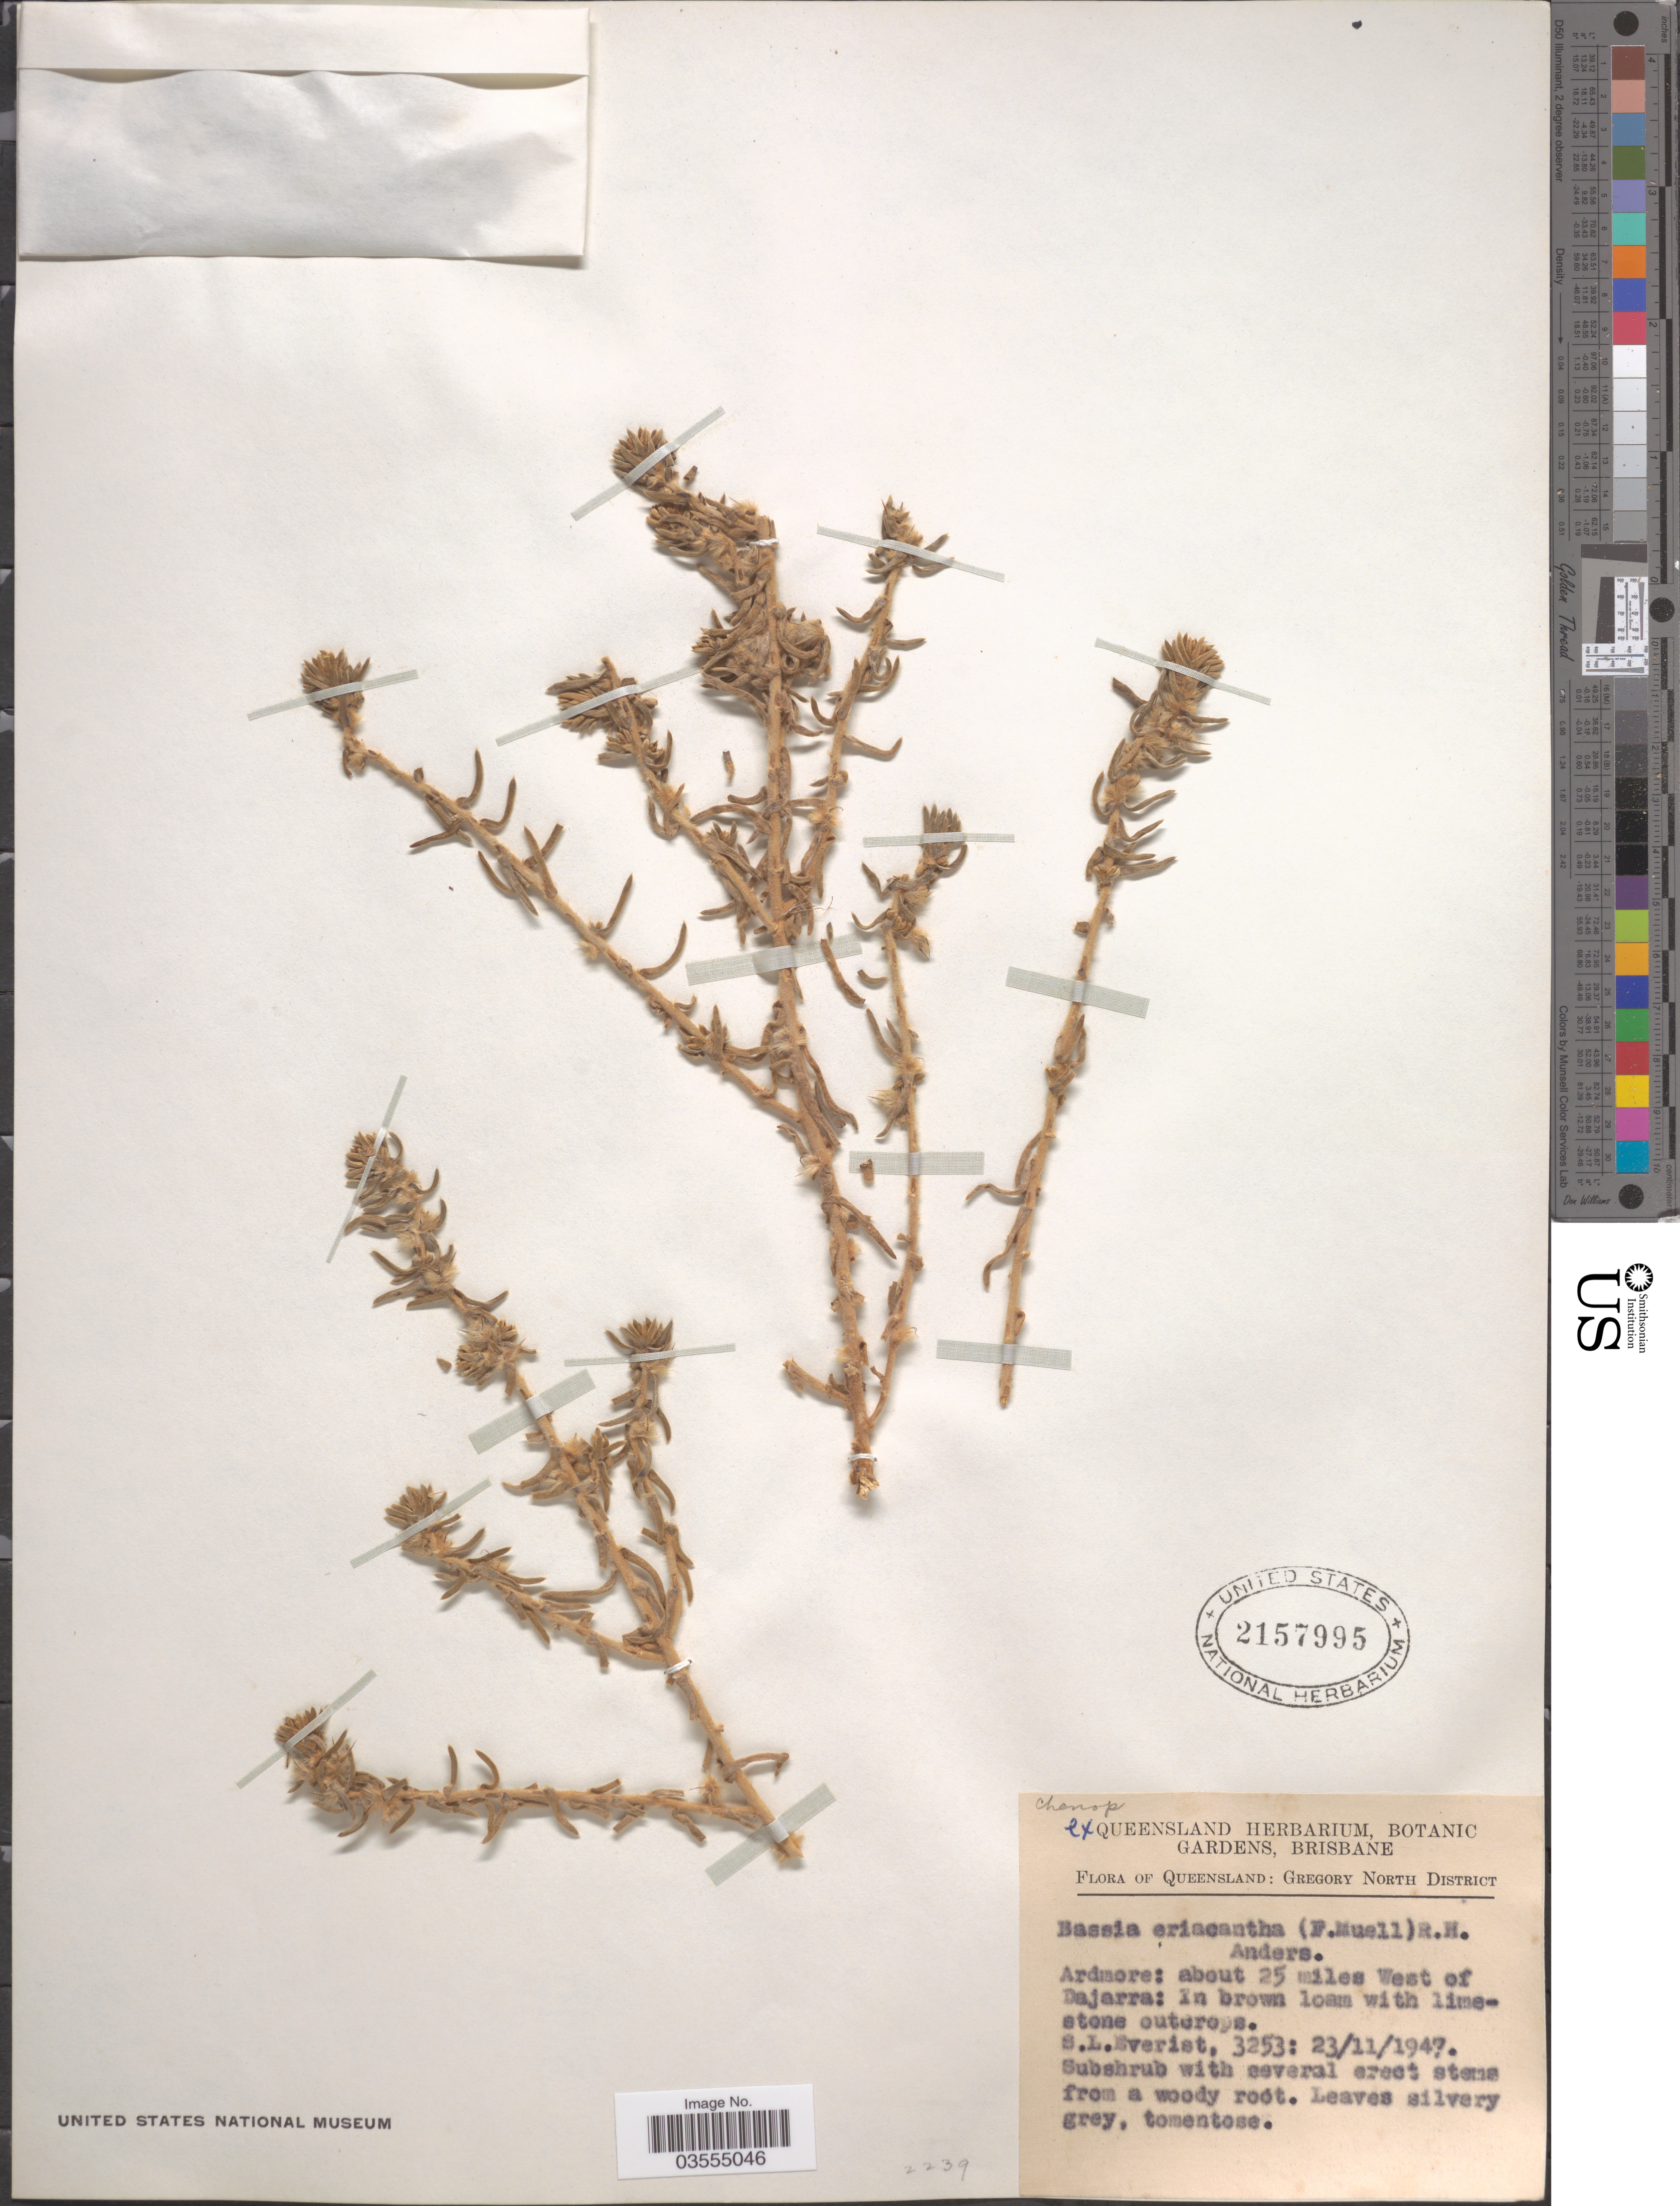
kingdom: Plantae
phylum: Tracheophyta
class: Magnoliopsida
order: Caryophyllales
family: Amaranthaceae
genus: Sclerolaena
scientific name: Sclerolaena eriacantha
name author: (F. Muell.) Ulbr.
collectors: S. Everist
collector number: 3253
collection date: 1947-11-23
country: Australia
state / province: Queensland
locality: Gregory North District. Ardmore: about 25 miles West of Dajarra.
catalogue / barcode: US 2157995